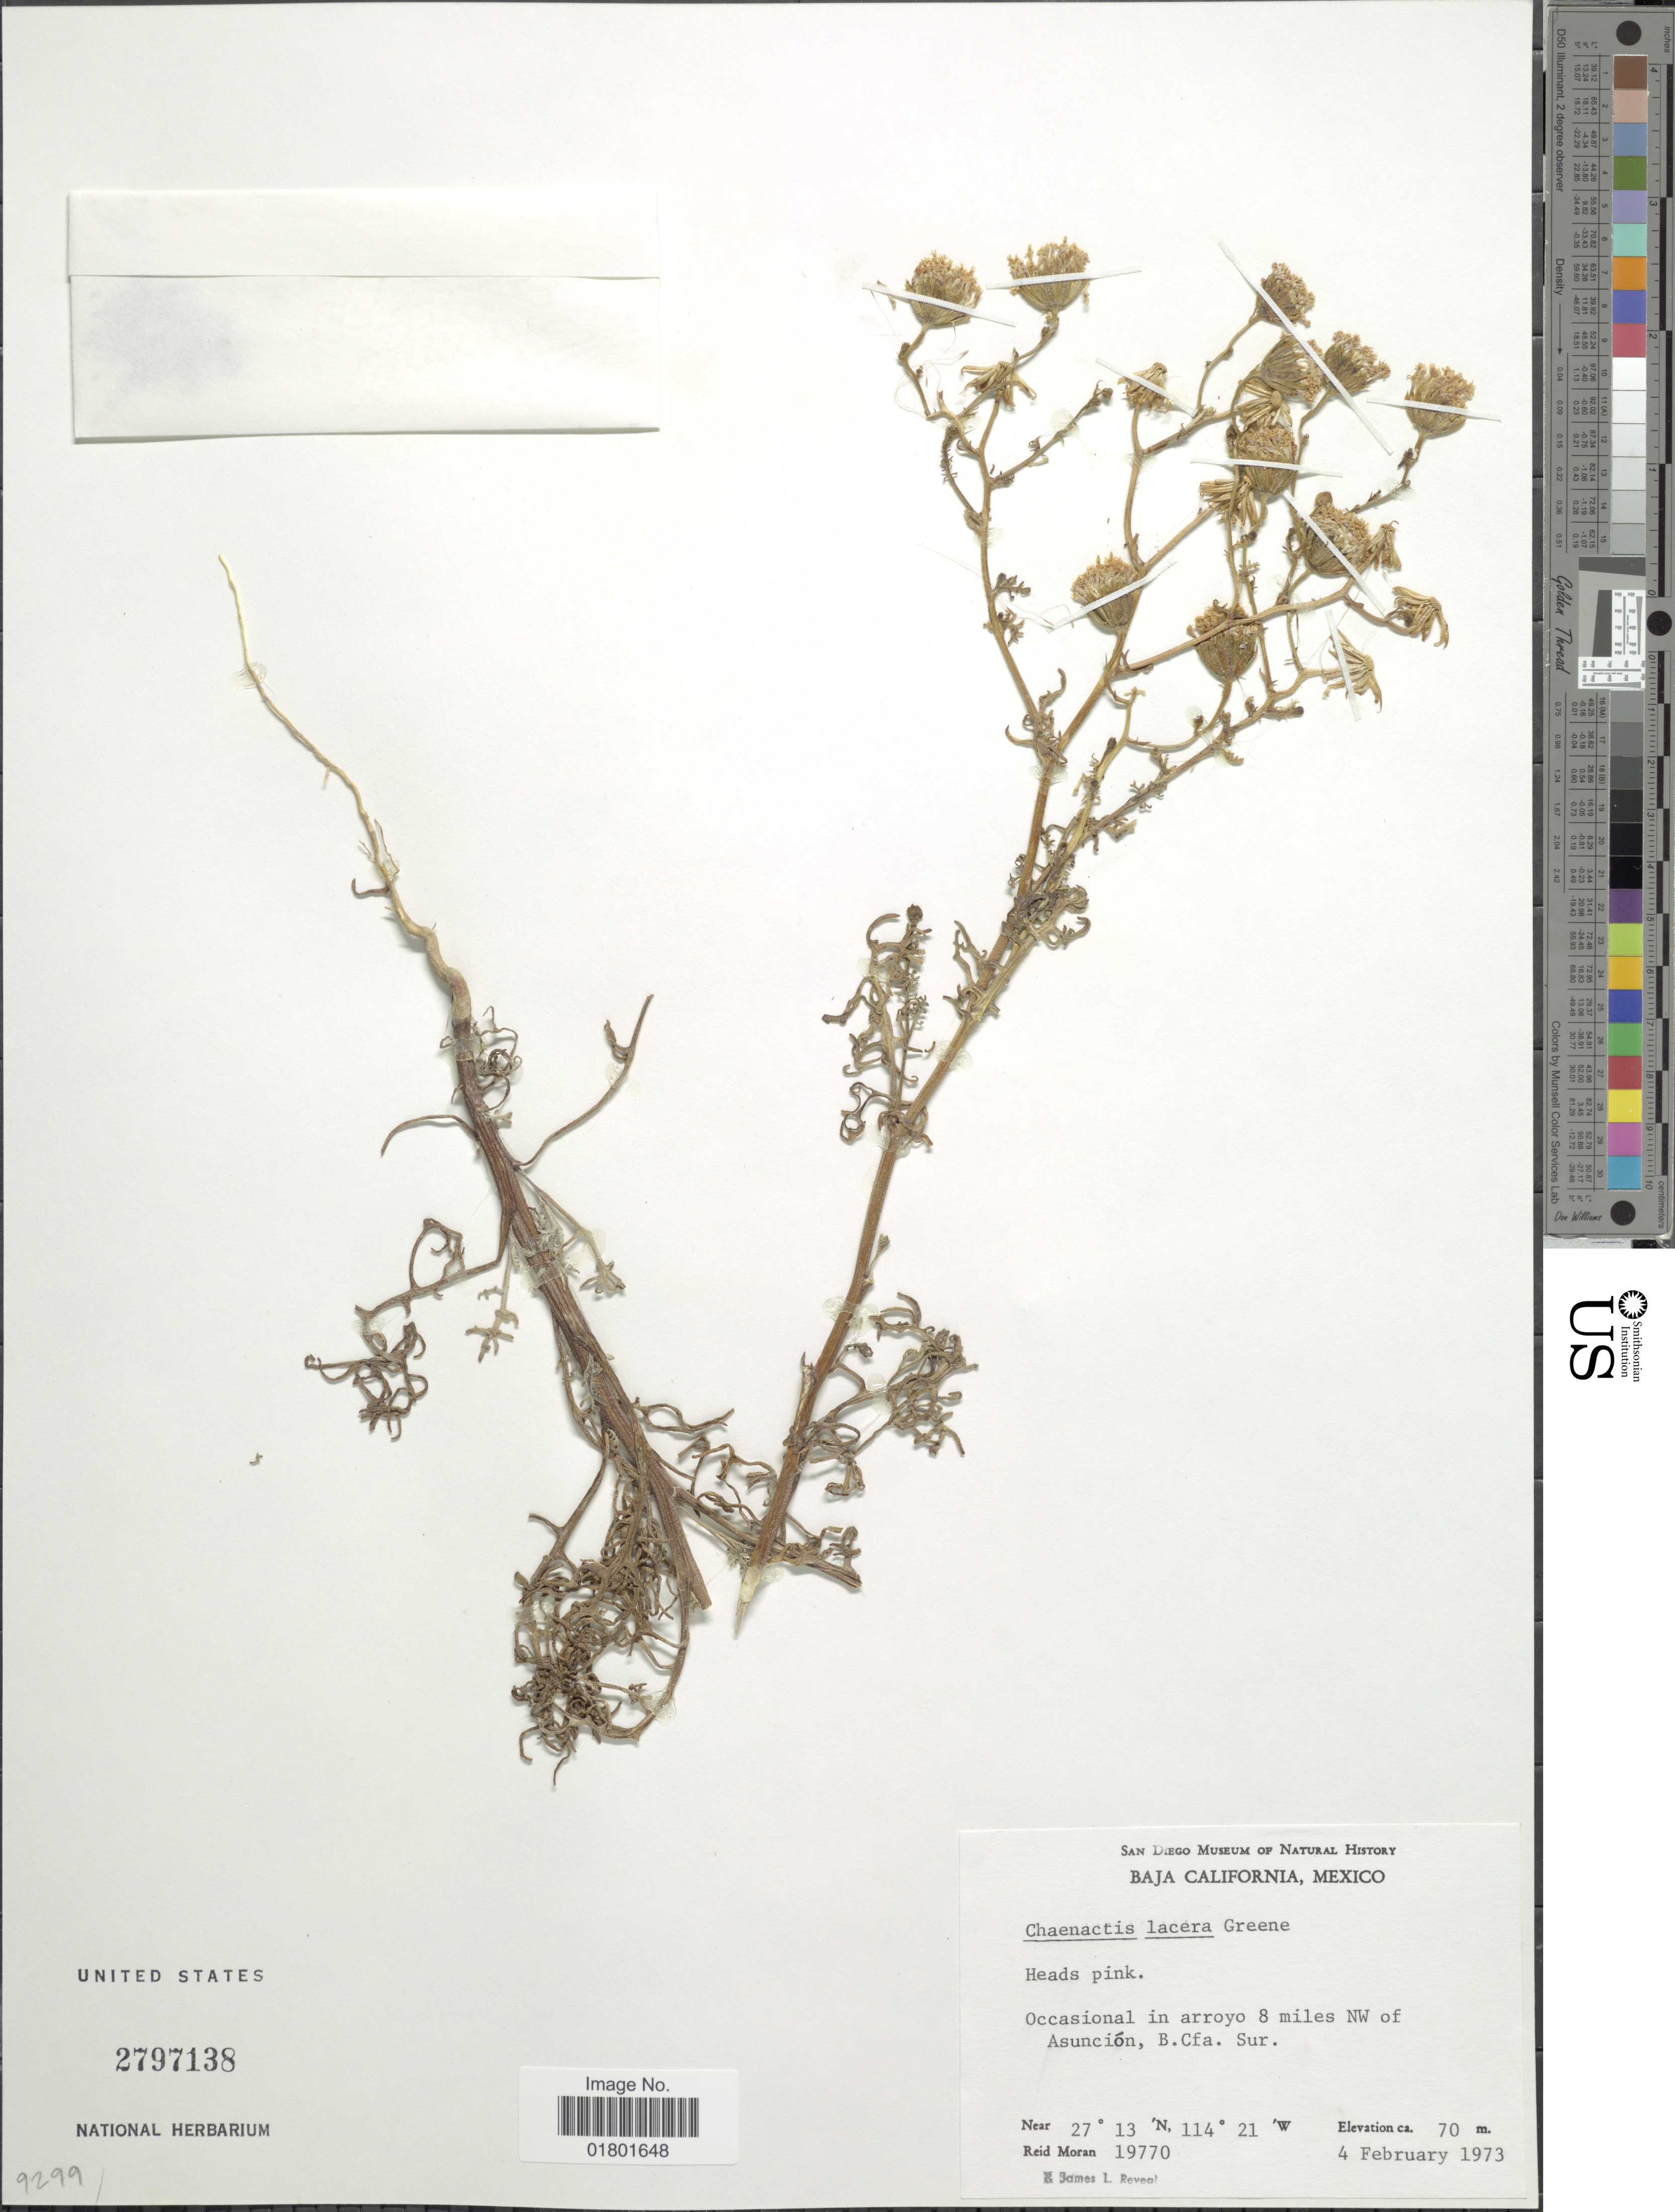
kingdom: Plantae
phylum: Tracheophyta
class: Magnoliopsida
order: Asterales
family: Asteraceae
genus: Chaenactis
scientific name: Chaenactis lacera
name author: Greene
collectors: R. V. Moran & J. L. Reveal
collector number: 19770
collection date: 1973-02-04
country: Mexico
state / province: Baja California Sur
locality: In arroyo 8 miles NW of Asuncion, B. Cfa. Sur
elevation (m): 70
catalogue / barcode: US 2797138